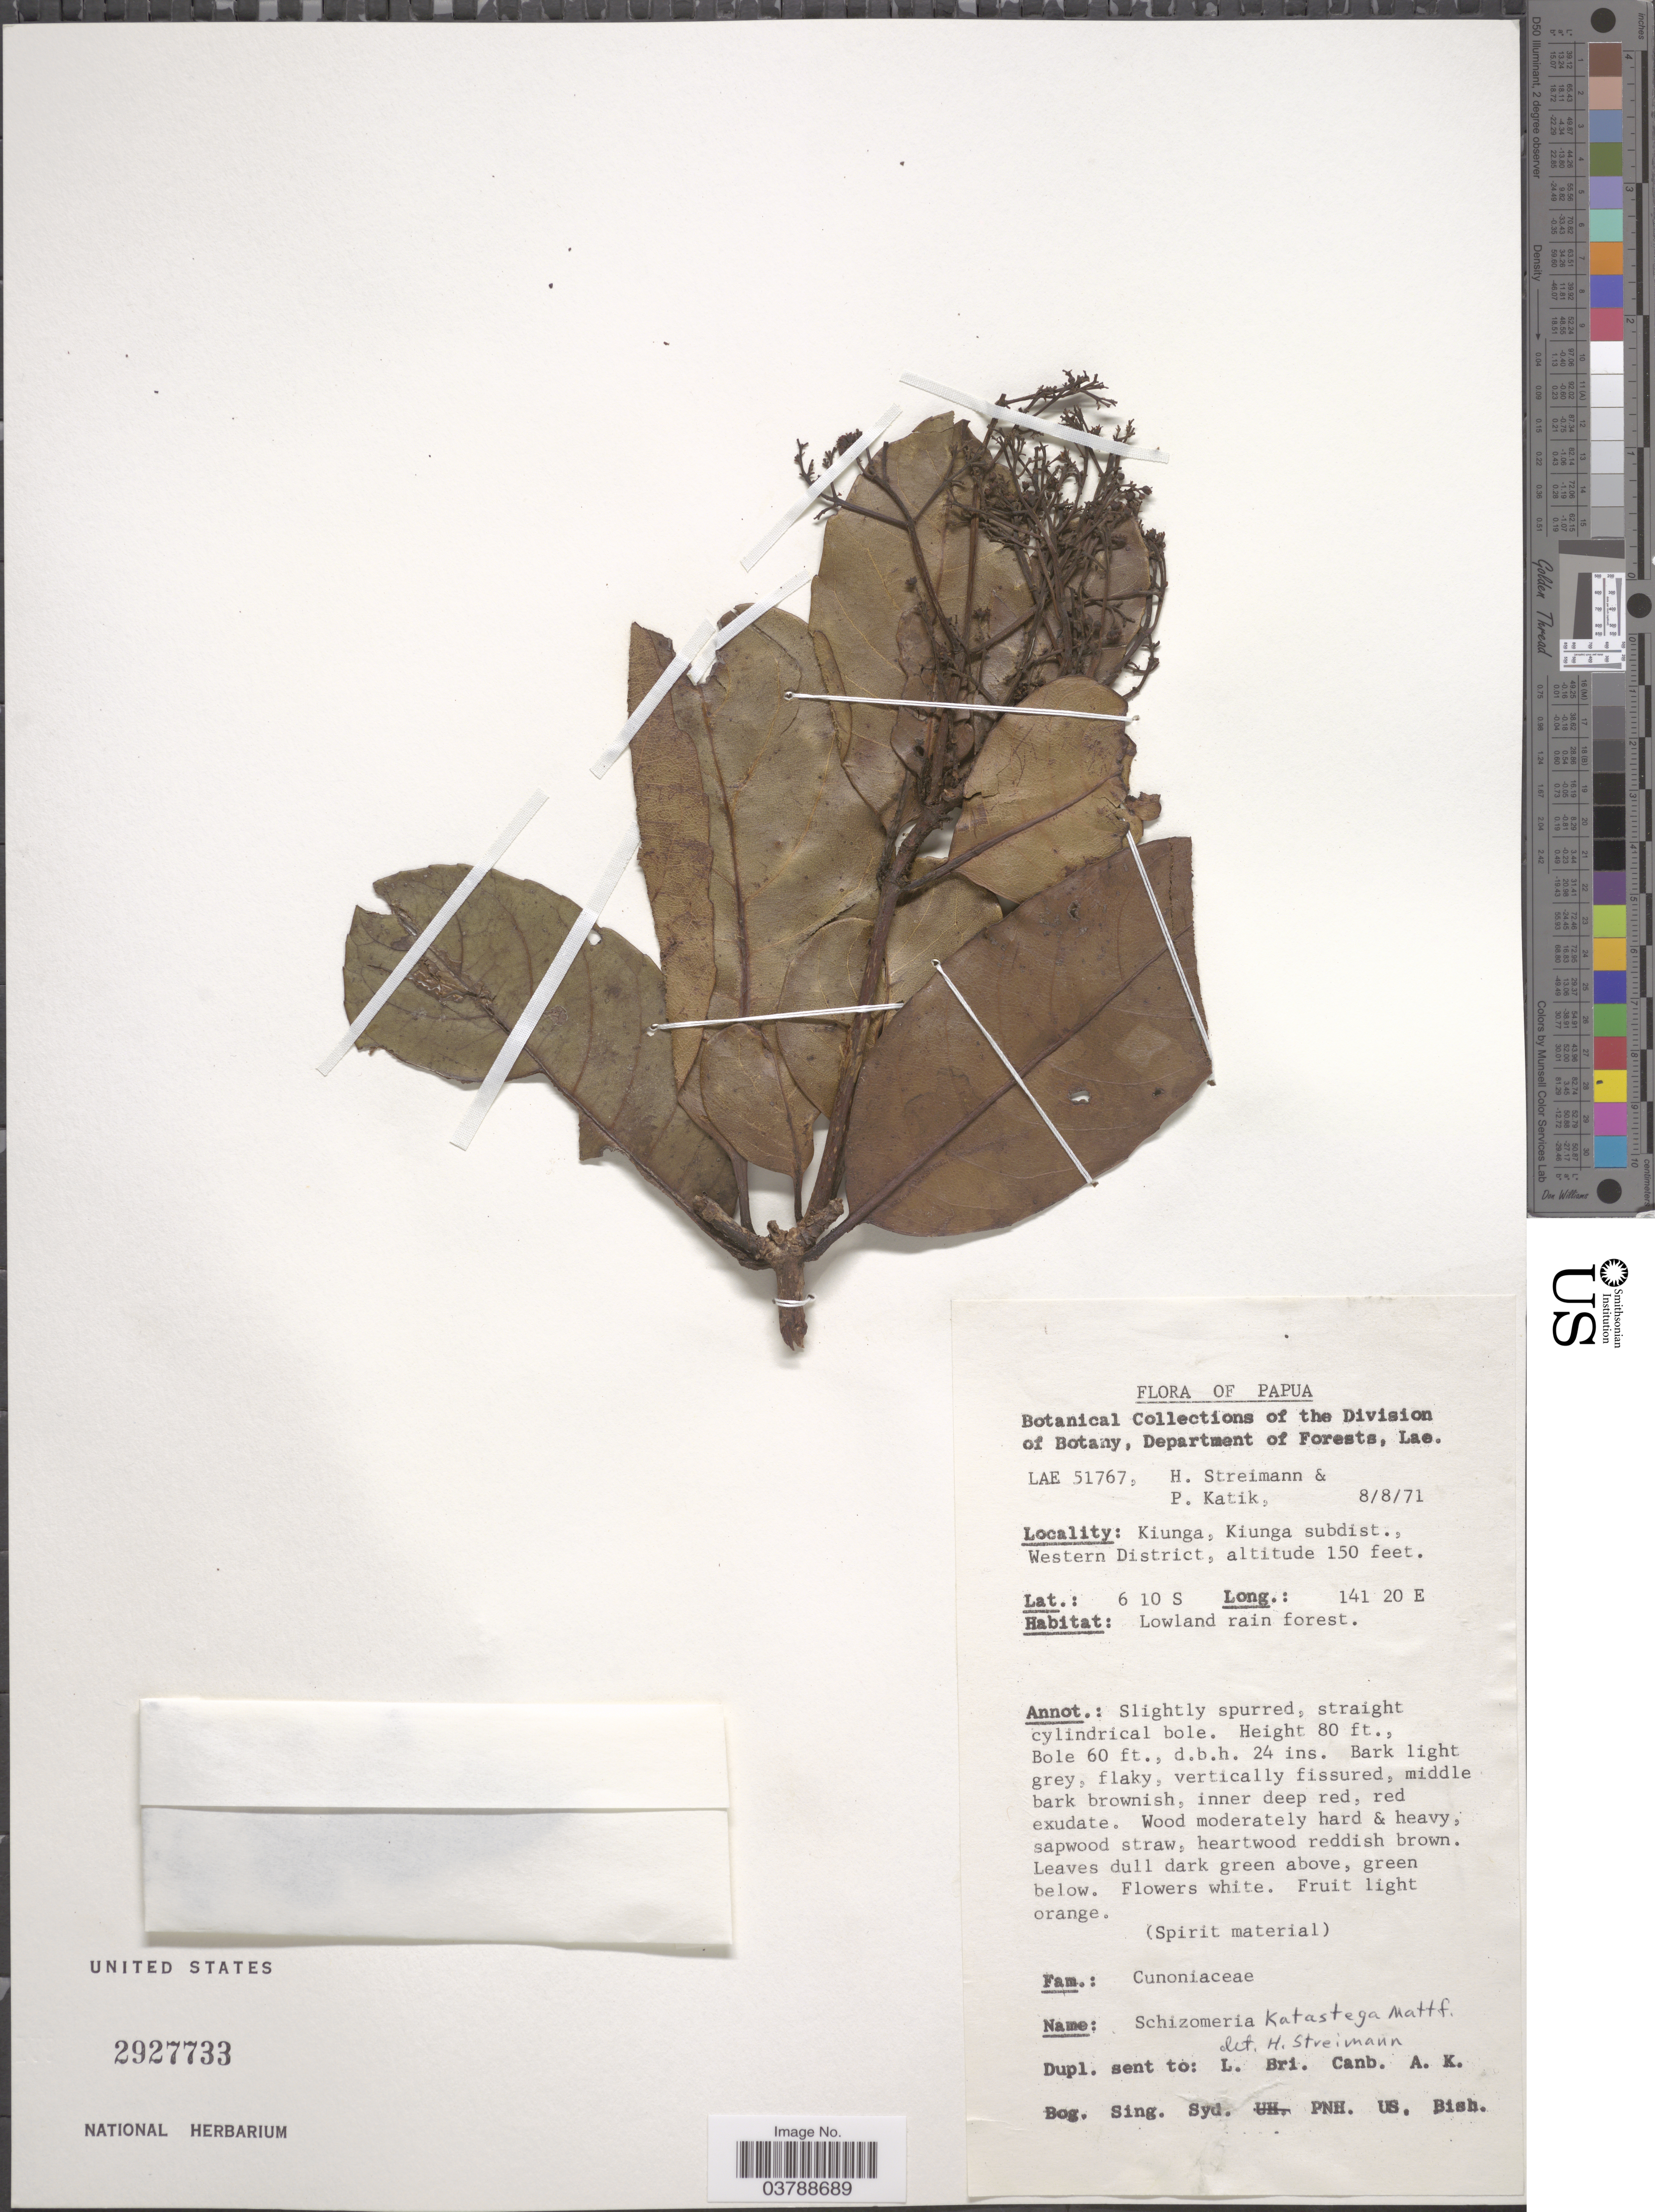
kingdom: Plantae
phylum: Tracheophyta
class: Magnoliopsida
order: Oxalidales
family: Cunoniaceae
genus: Schizomeria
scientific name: Schizomeria katastega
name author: Mattf.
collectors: H. Streimann & P. Katik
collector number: LAE51767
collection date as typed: Transcribed d/m/y: 8/8/71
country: Papua New Guinea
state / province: Manus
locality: Papua. Kiunga, Kiunga subdistr., Western District.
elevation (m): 46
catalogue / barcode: US 2927733